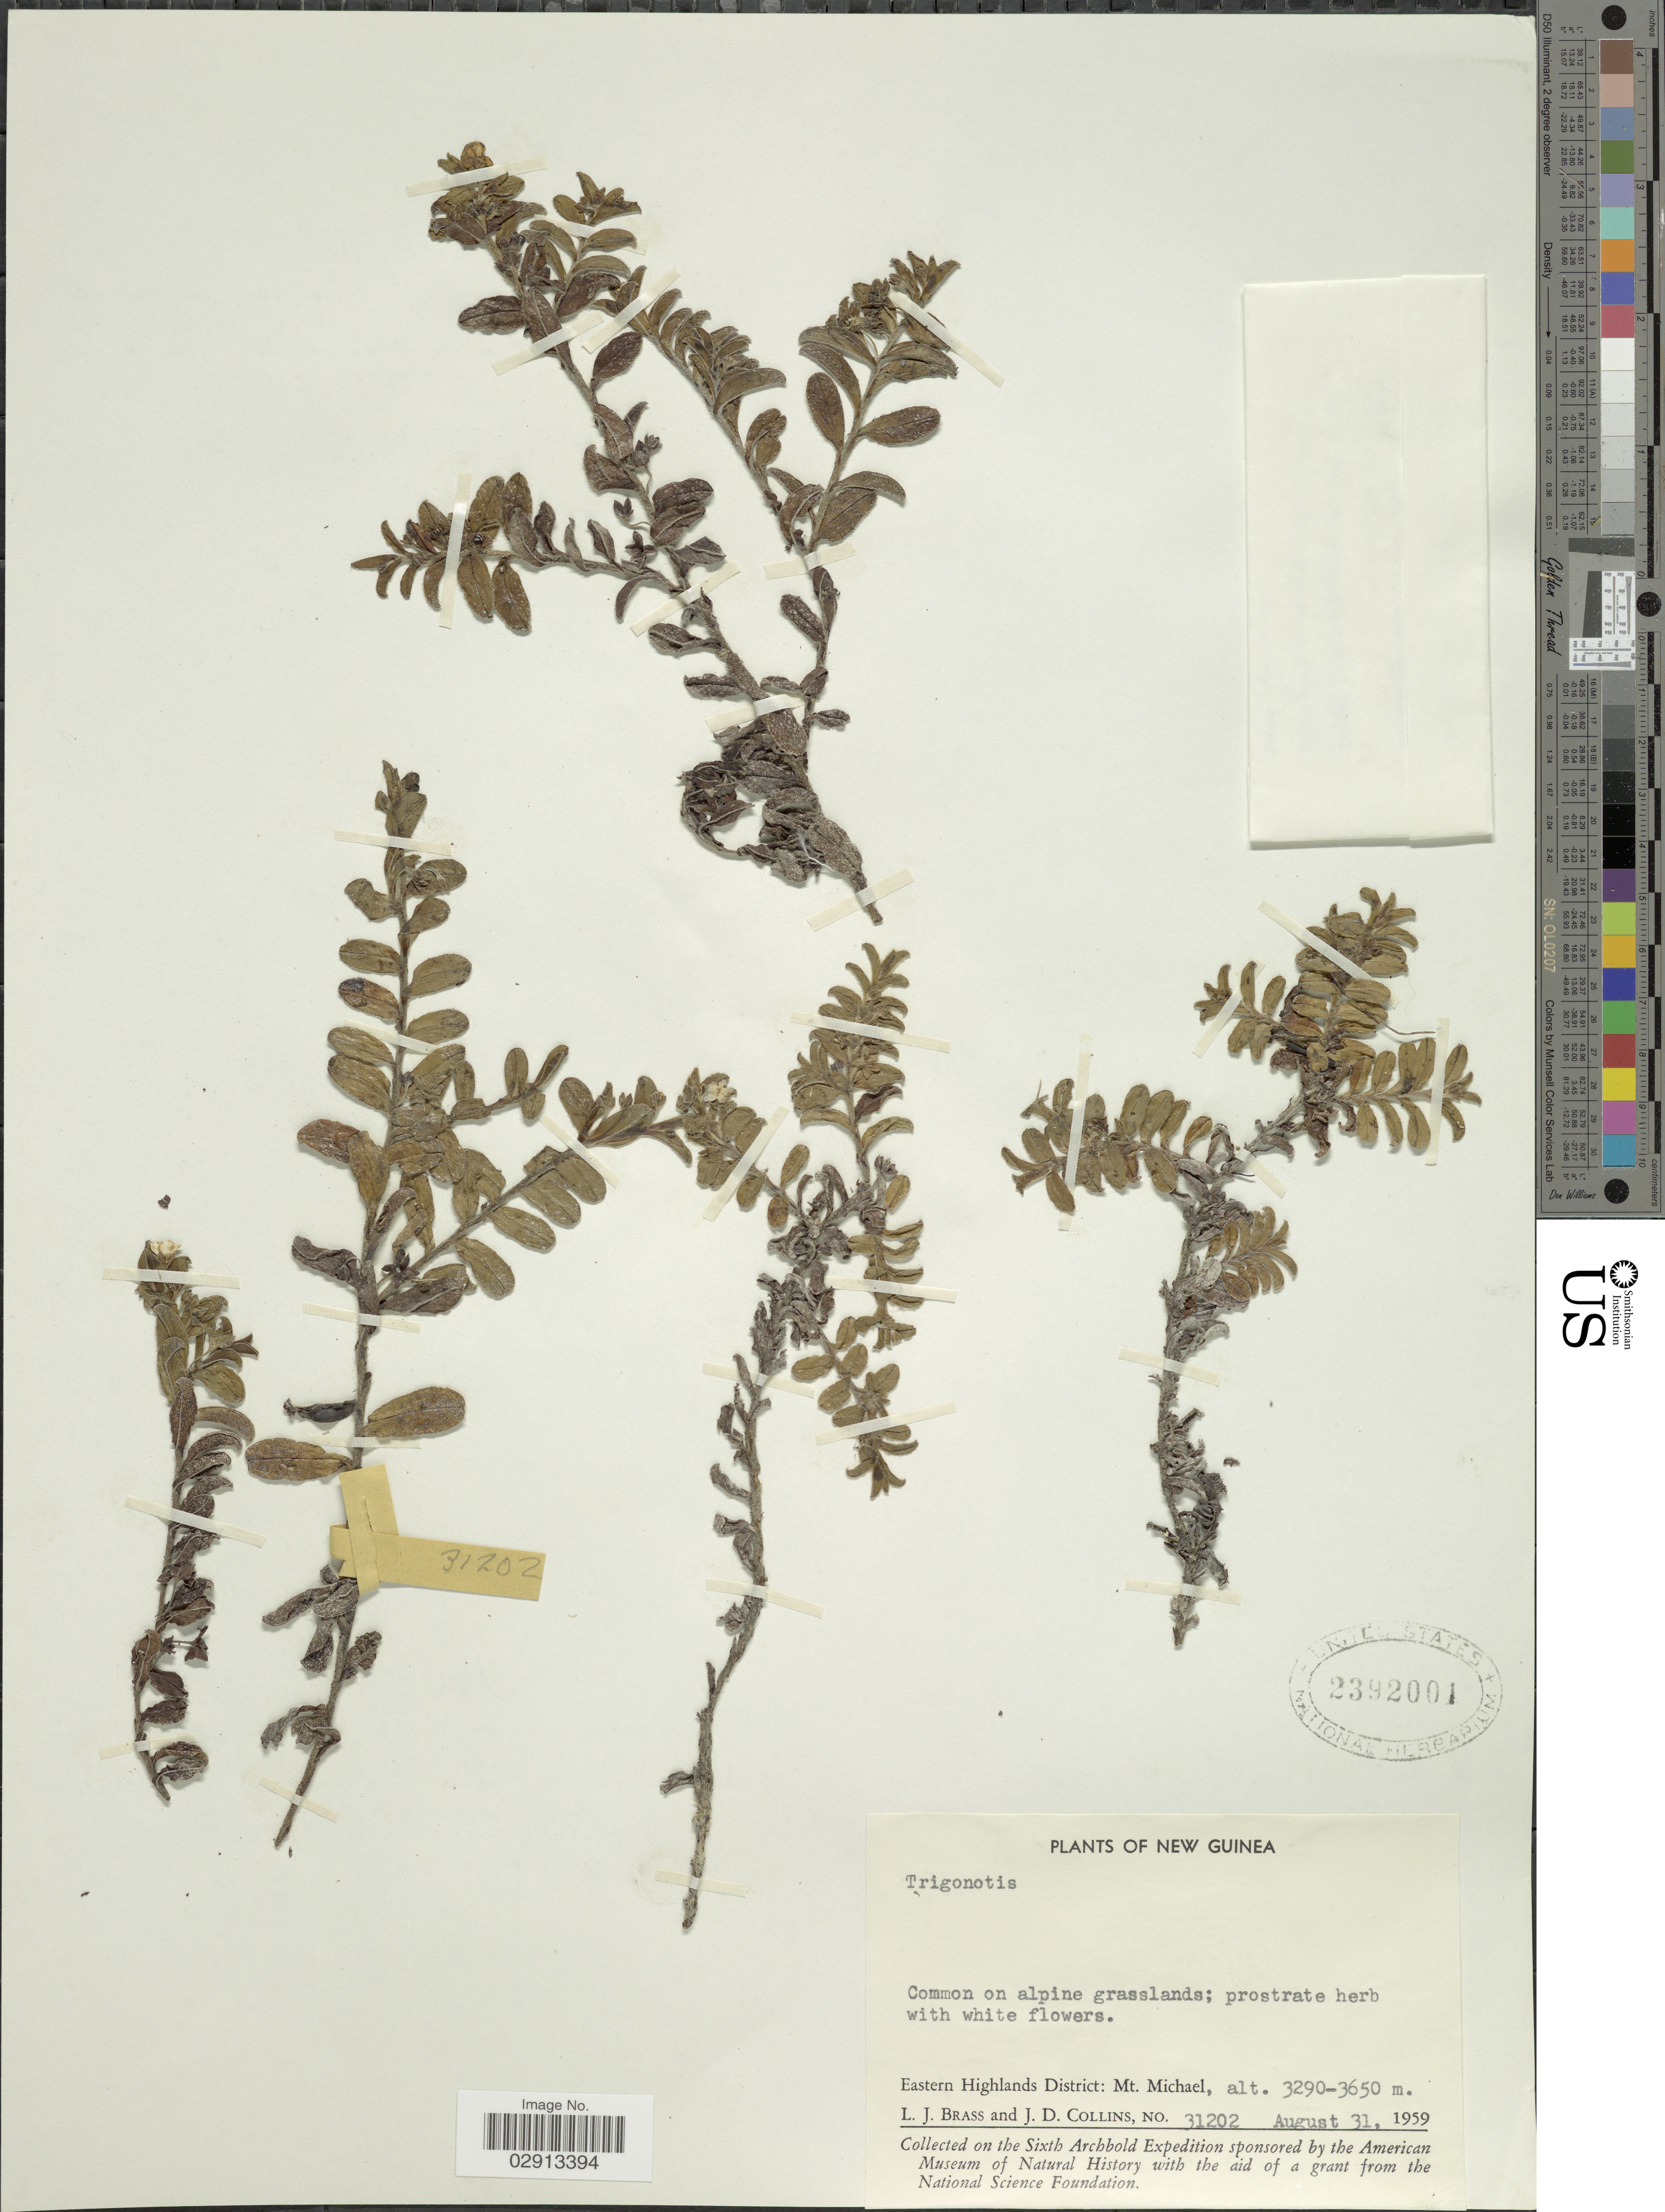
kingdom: Plantae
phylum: Tracheophyta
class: Magnoliopsida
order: Boraginales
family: Boraginaceae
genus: Trigonotis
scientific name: Trigonotis sp.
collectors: L. J. Brass & J. Collins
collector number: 31202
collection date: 1959-08-31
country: Papua New Guinea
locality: New Guinea. Eastern Highlands District: Mt. Michael.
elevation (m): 3290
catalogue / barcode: US 2392001